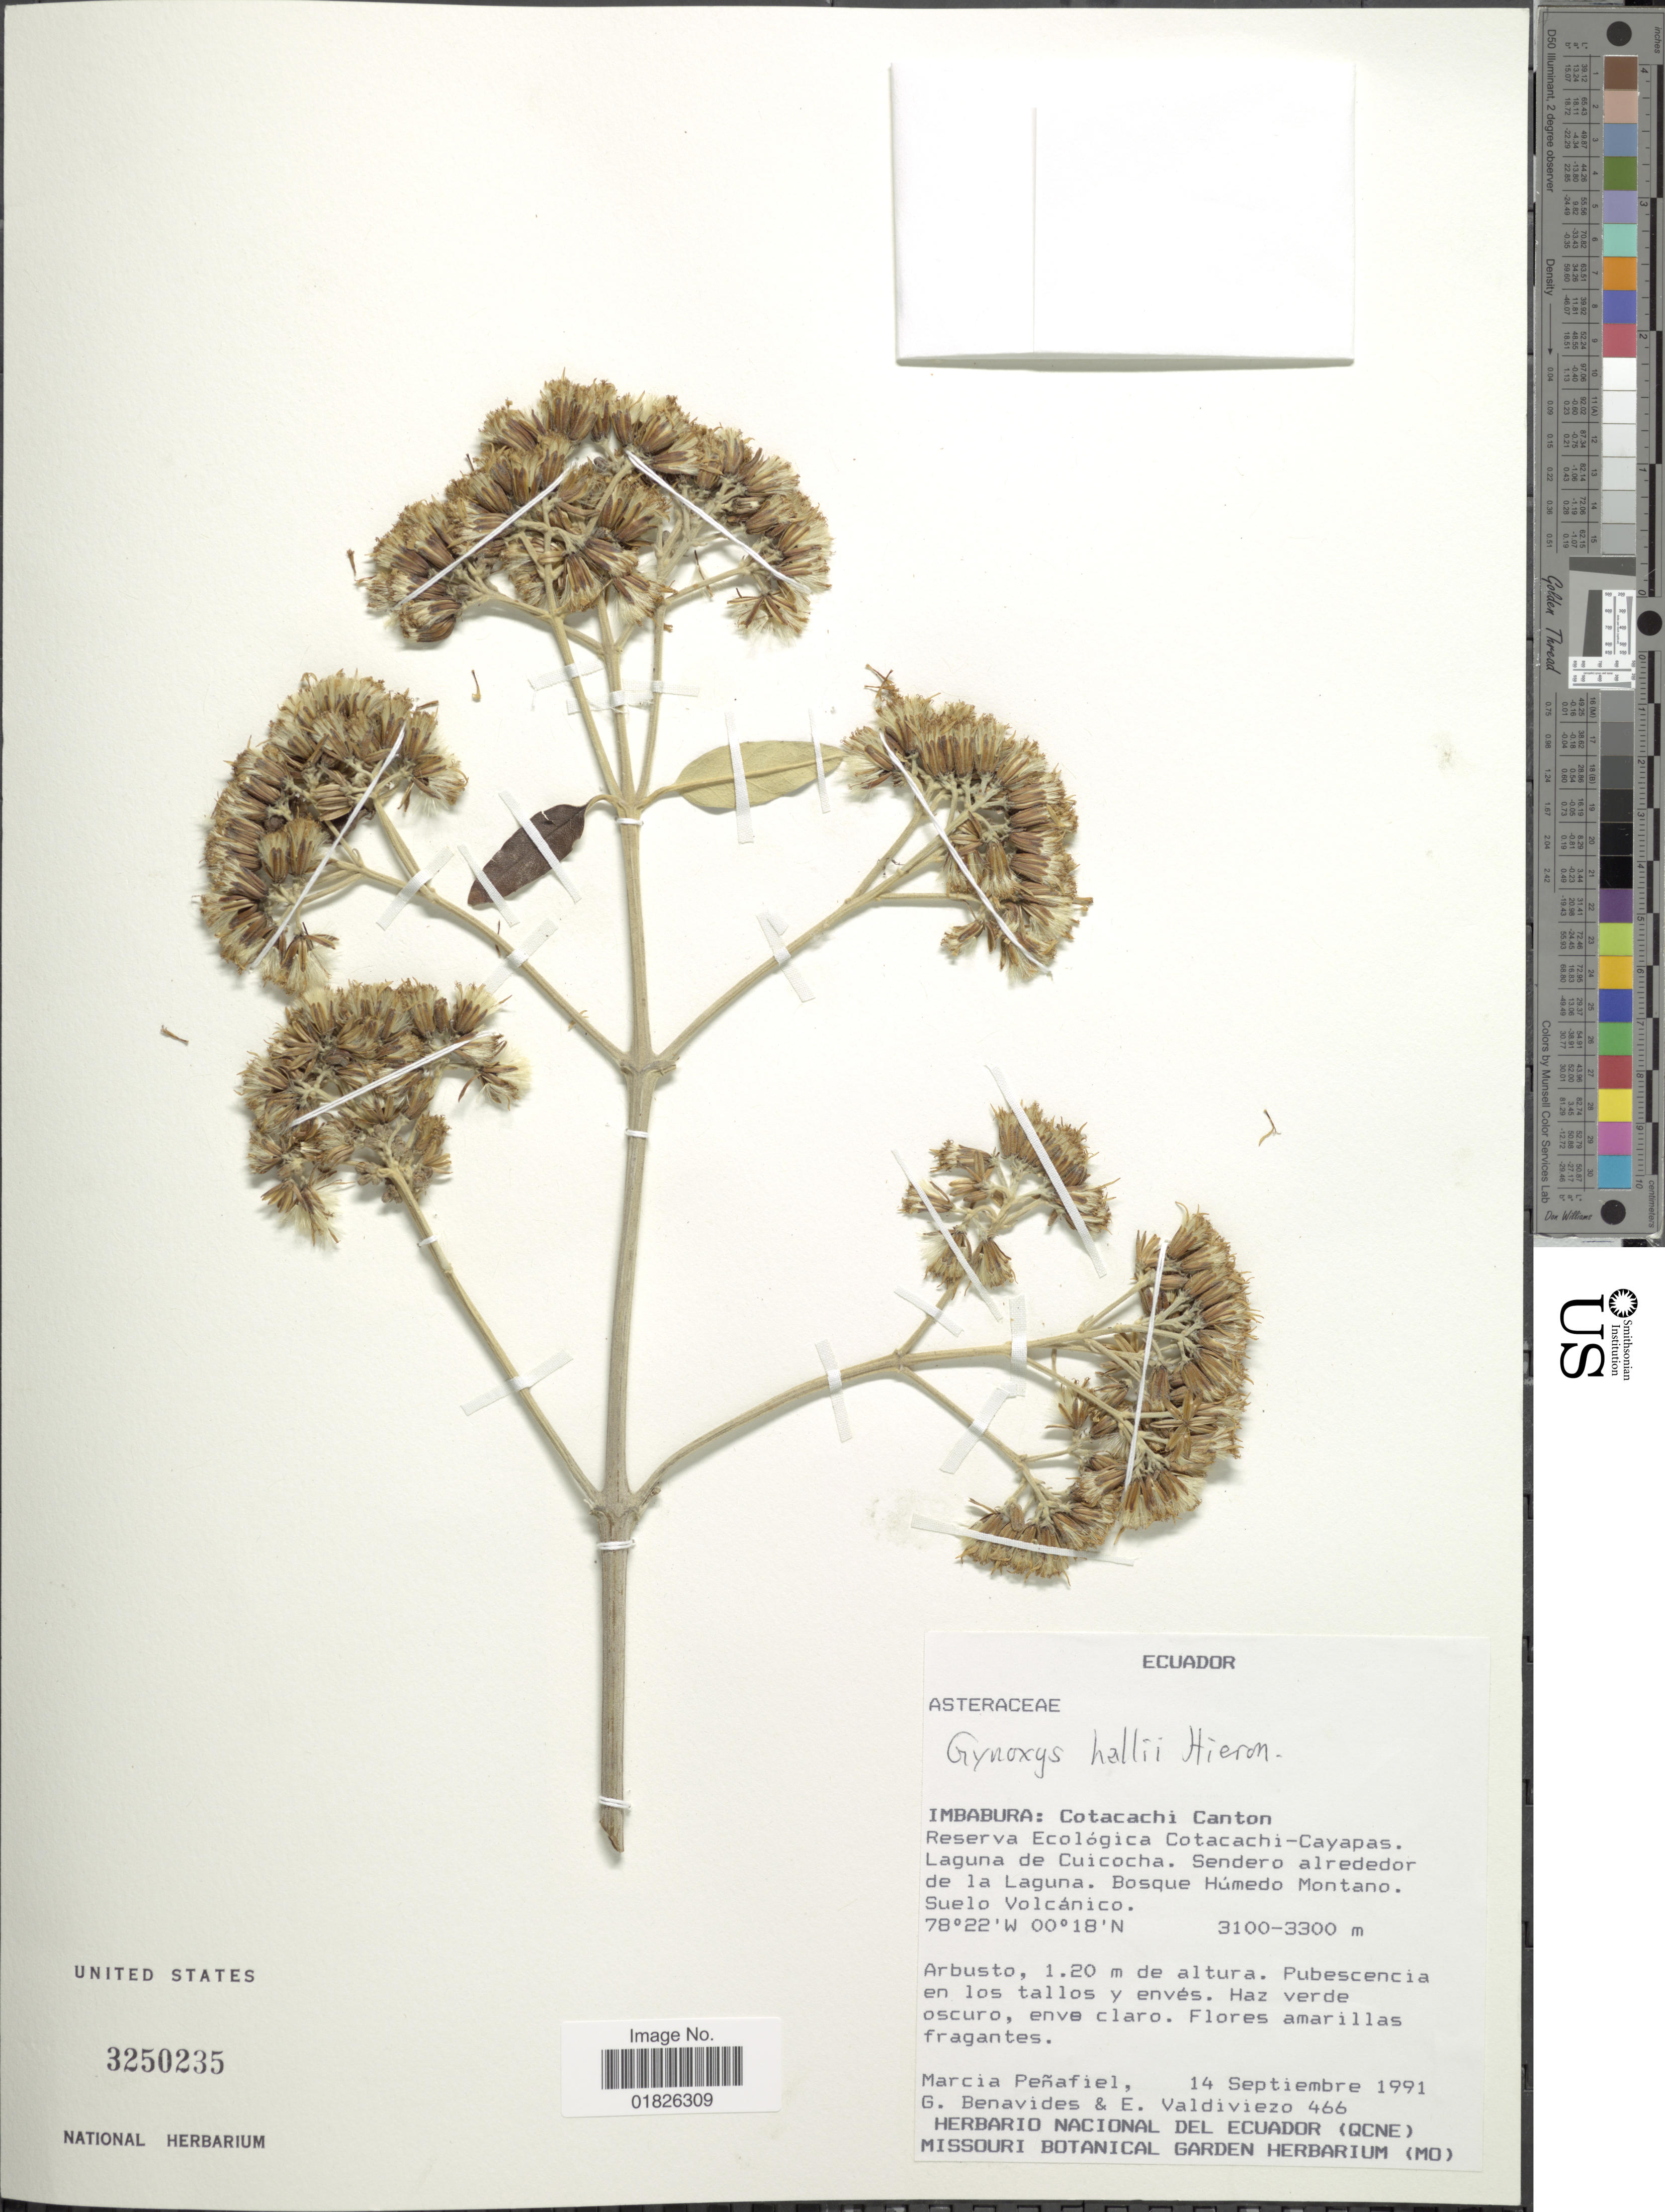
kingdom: Plantae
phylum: Tracheophyta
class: Magnoliopsida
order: Asterales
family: Asteraceae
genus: Gynoxys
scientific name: Gynoxys hallii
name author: Cass.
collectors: M. Penafiel, G. Benavides & E. Valdiviezo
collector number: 466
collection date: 1991-09-14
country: Ecuador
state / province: Imbabura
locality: Cotacachi Canton, Reserva Ecologica Cotacachi-Cayapas, Laguna de Cuicocha, sendero alrededor de la Laguna.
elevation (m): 3100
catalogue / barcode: US 3250235